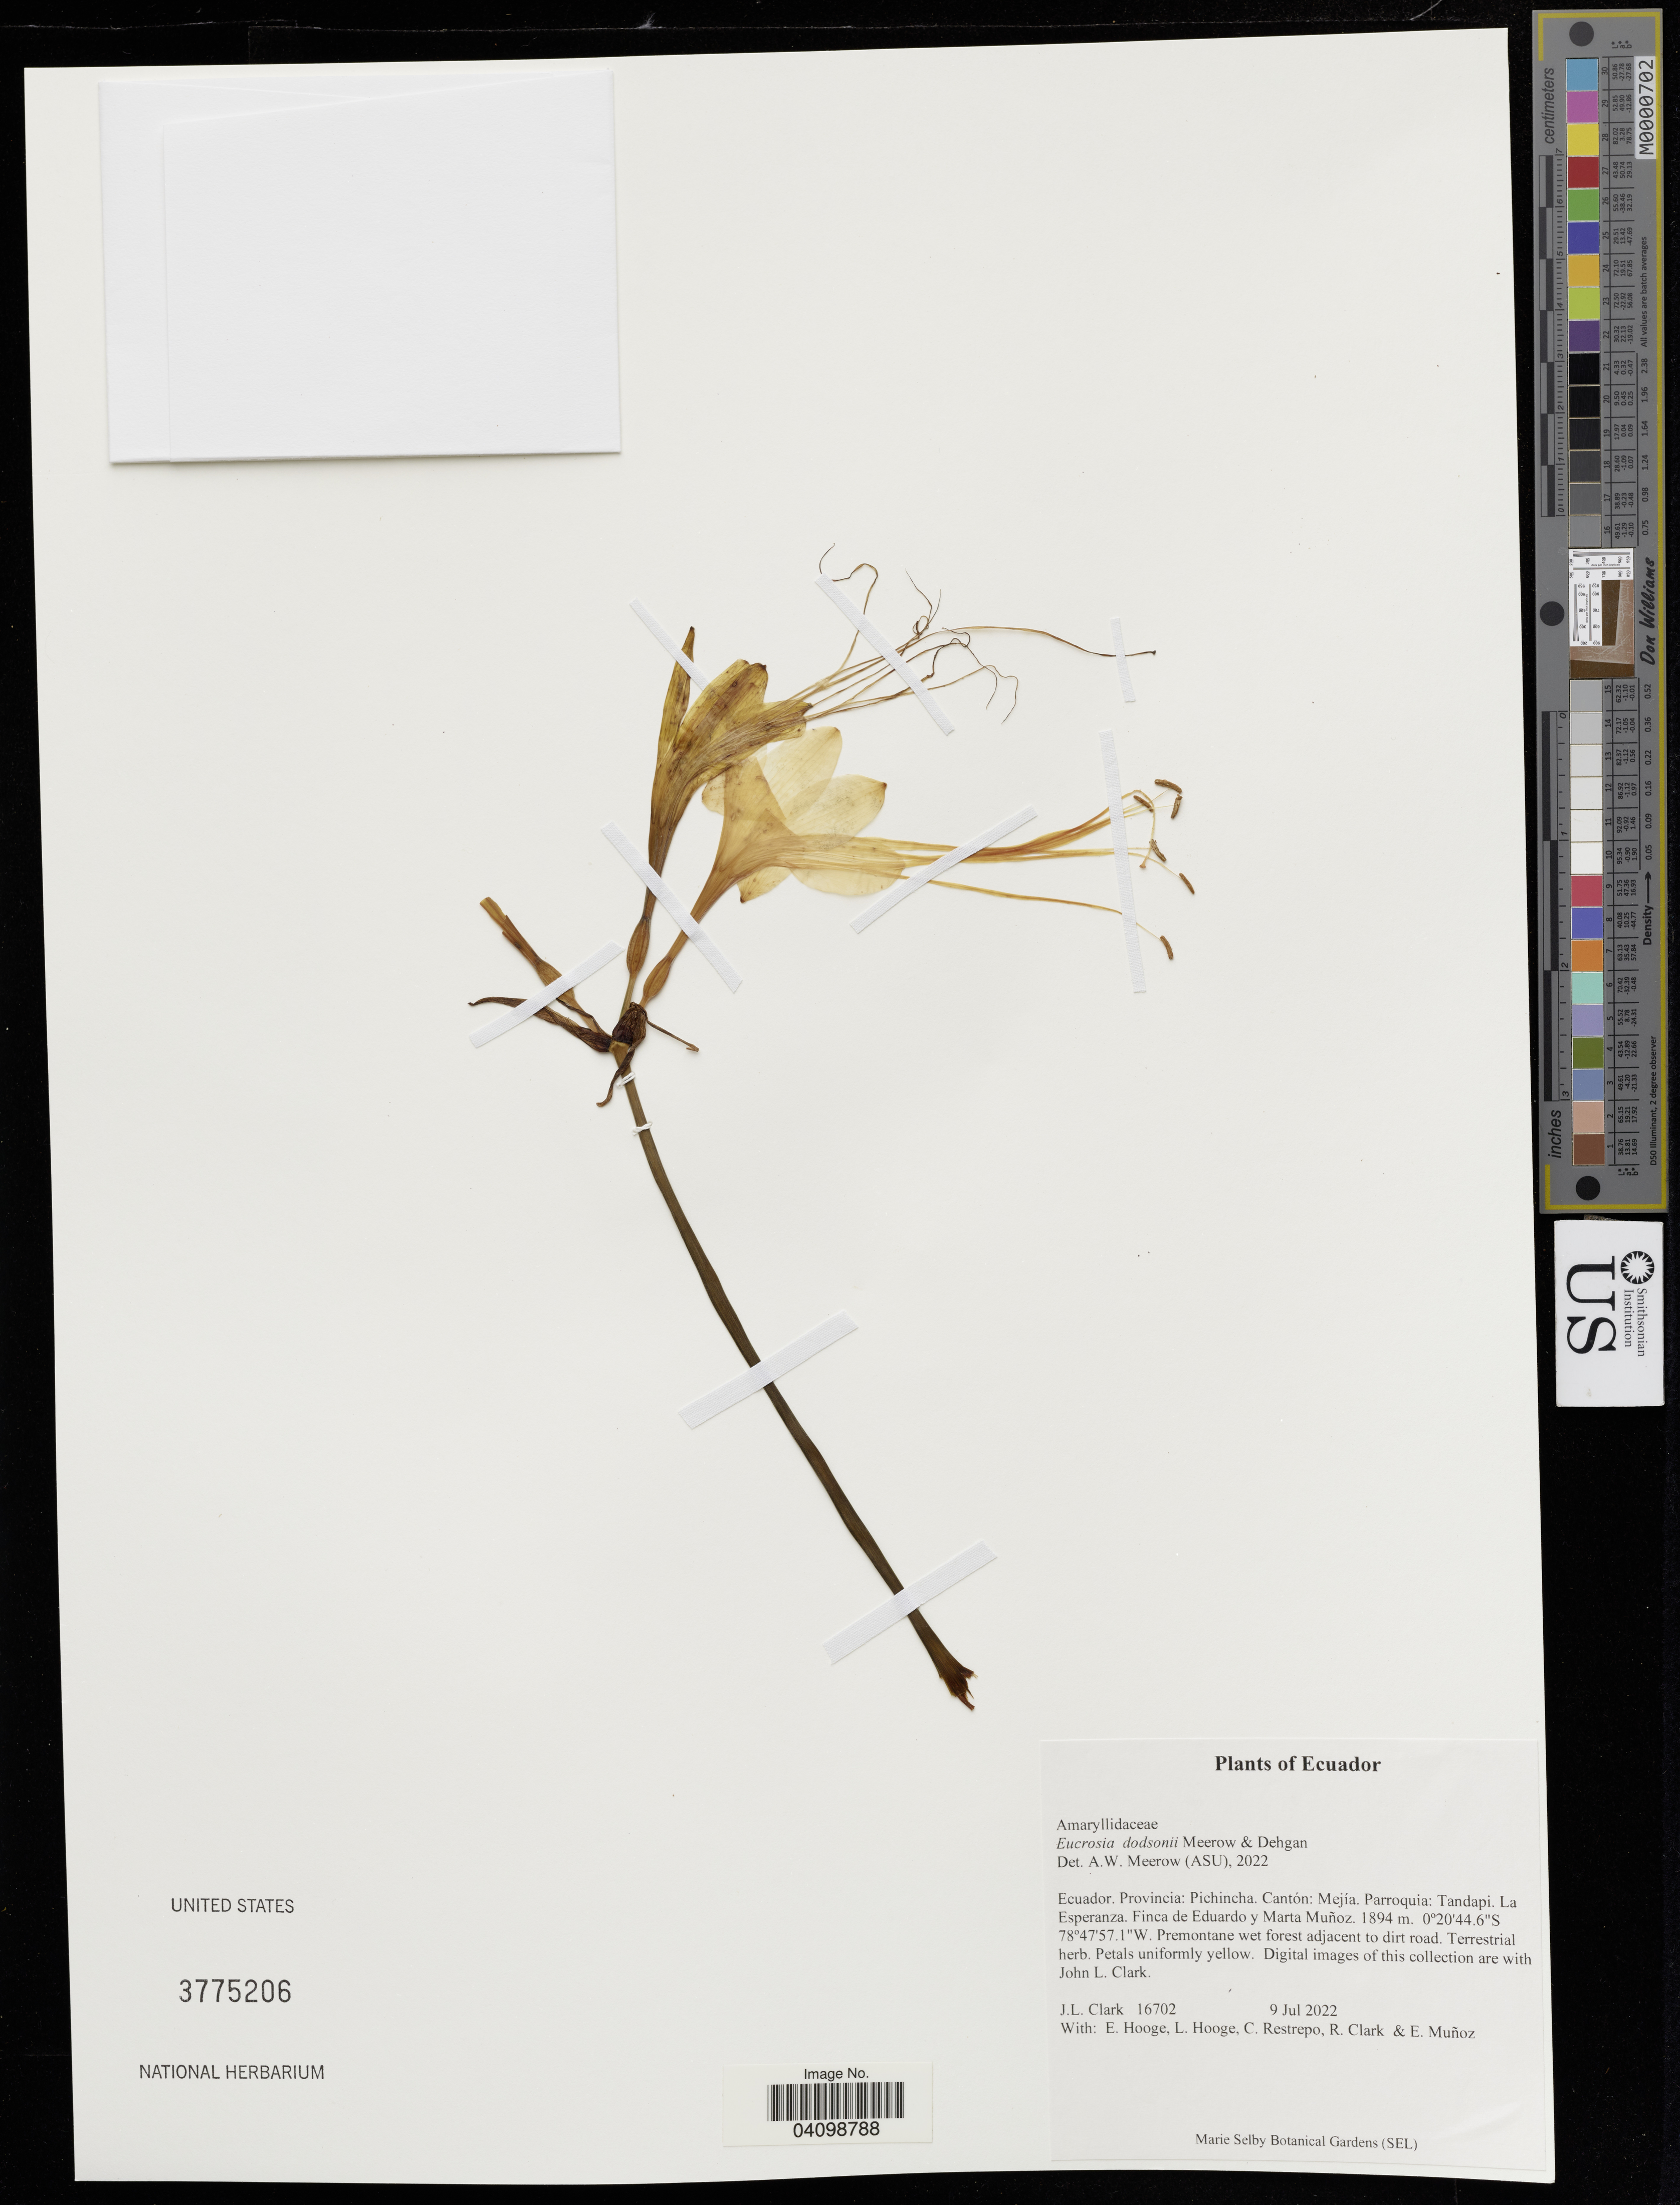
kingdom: Plantae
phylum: Tracheophyta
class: Liliopsida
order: Asparagales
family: Amaryllidaceae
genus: Eucrosia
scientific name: Eucrosia dodsonii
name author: Meerow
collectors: J. Clark & C. Restrepo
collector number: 16702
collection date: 2022-07-09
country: Ecuador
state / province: Pichincha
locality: Cantón: Mejía. Parroquia: Tandapi. La Esperanza. Finca de Eduardo y Marta Muñoz.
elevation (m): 1894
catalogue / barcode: US 3775206